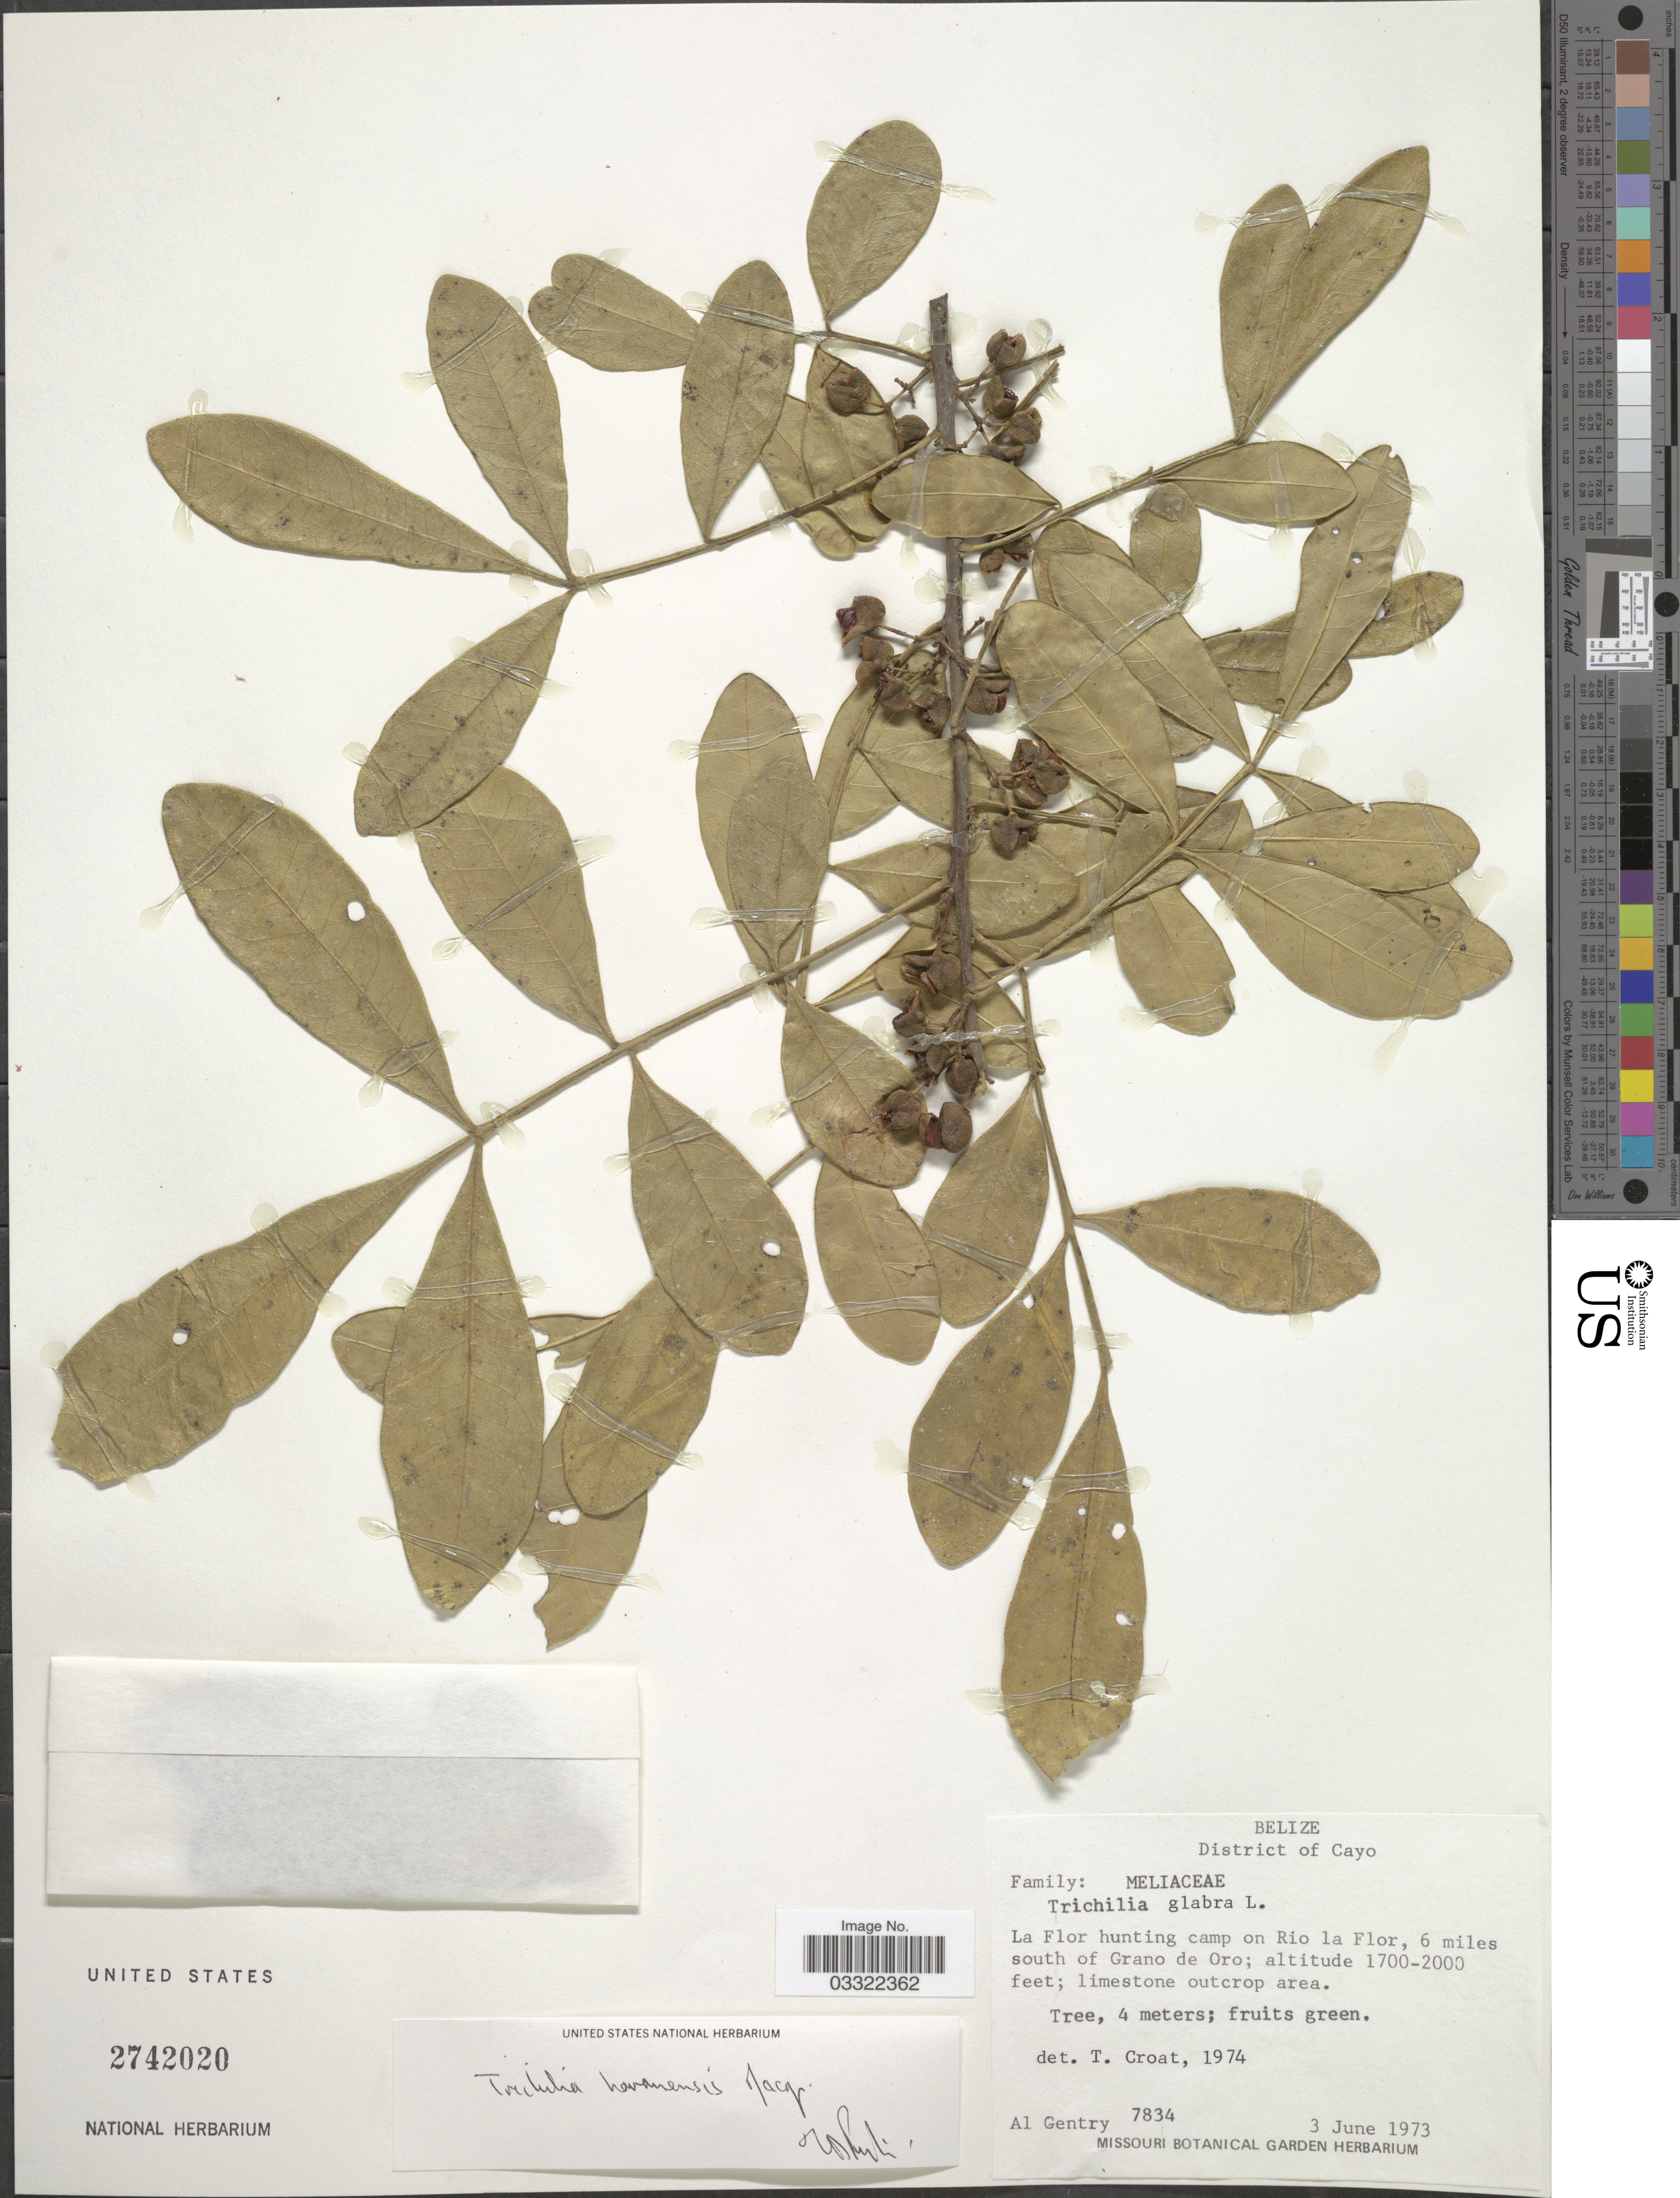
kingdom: Plantae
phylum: Tracheophyta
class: Magnoliopsida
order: Sapindales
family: Meliaceae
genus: Trichilia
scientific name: Trichilia havanensis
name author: Jacq.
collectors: A. H. Gentry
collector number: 7834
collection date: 1973-06-03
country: Belize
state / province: Cayo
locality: District of Cayo. La Flor hunting camp on Rio la Flor, 6 miles south of Grand de Oro.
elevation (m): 518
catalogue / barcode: US 2742020